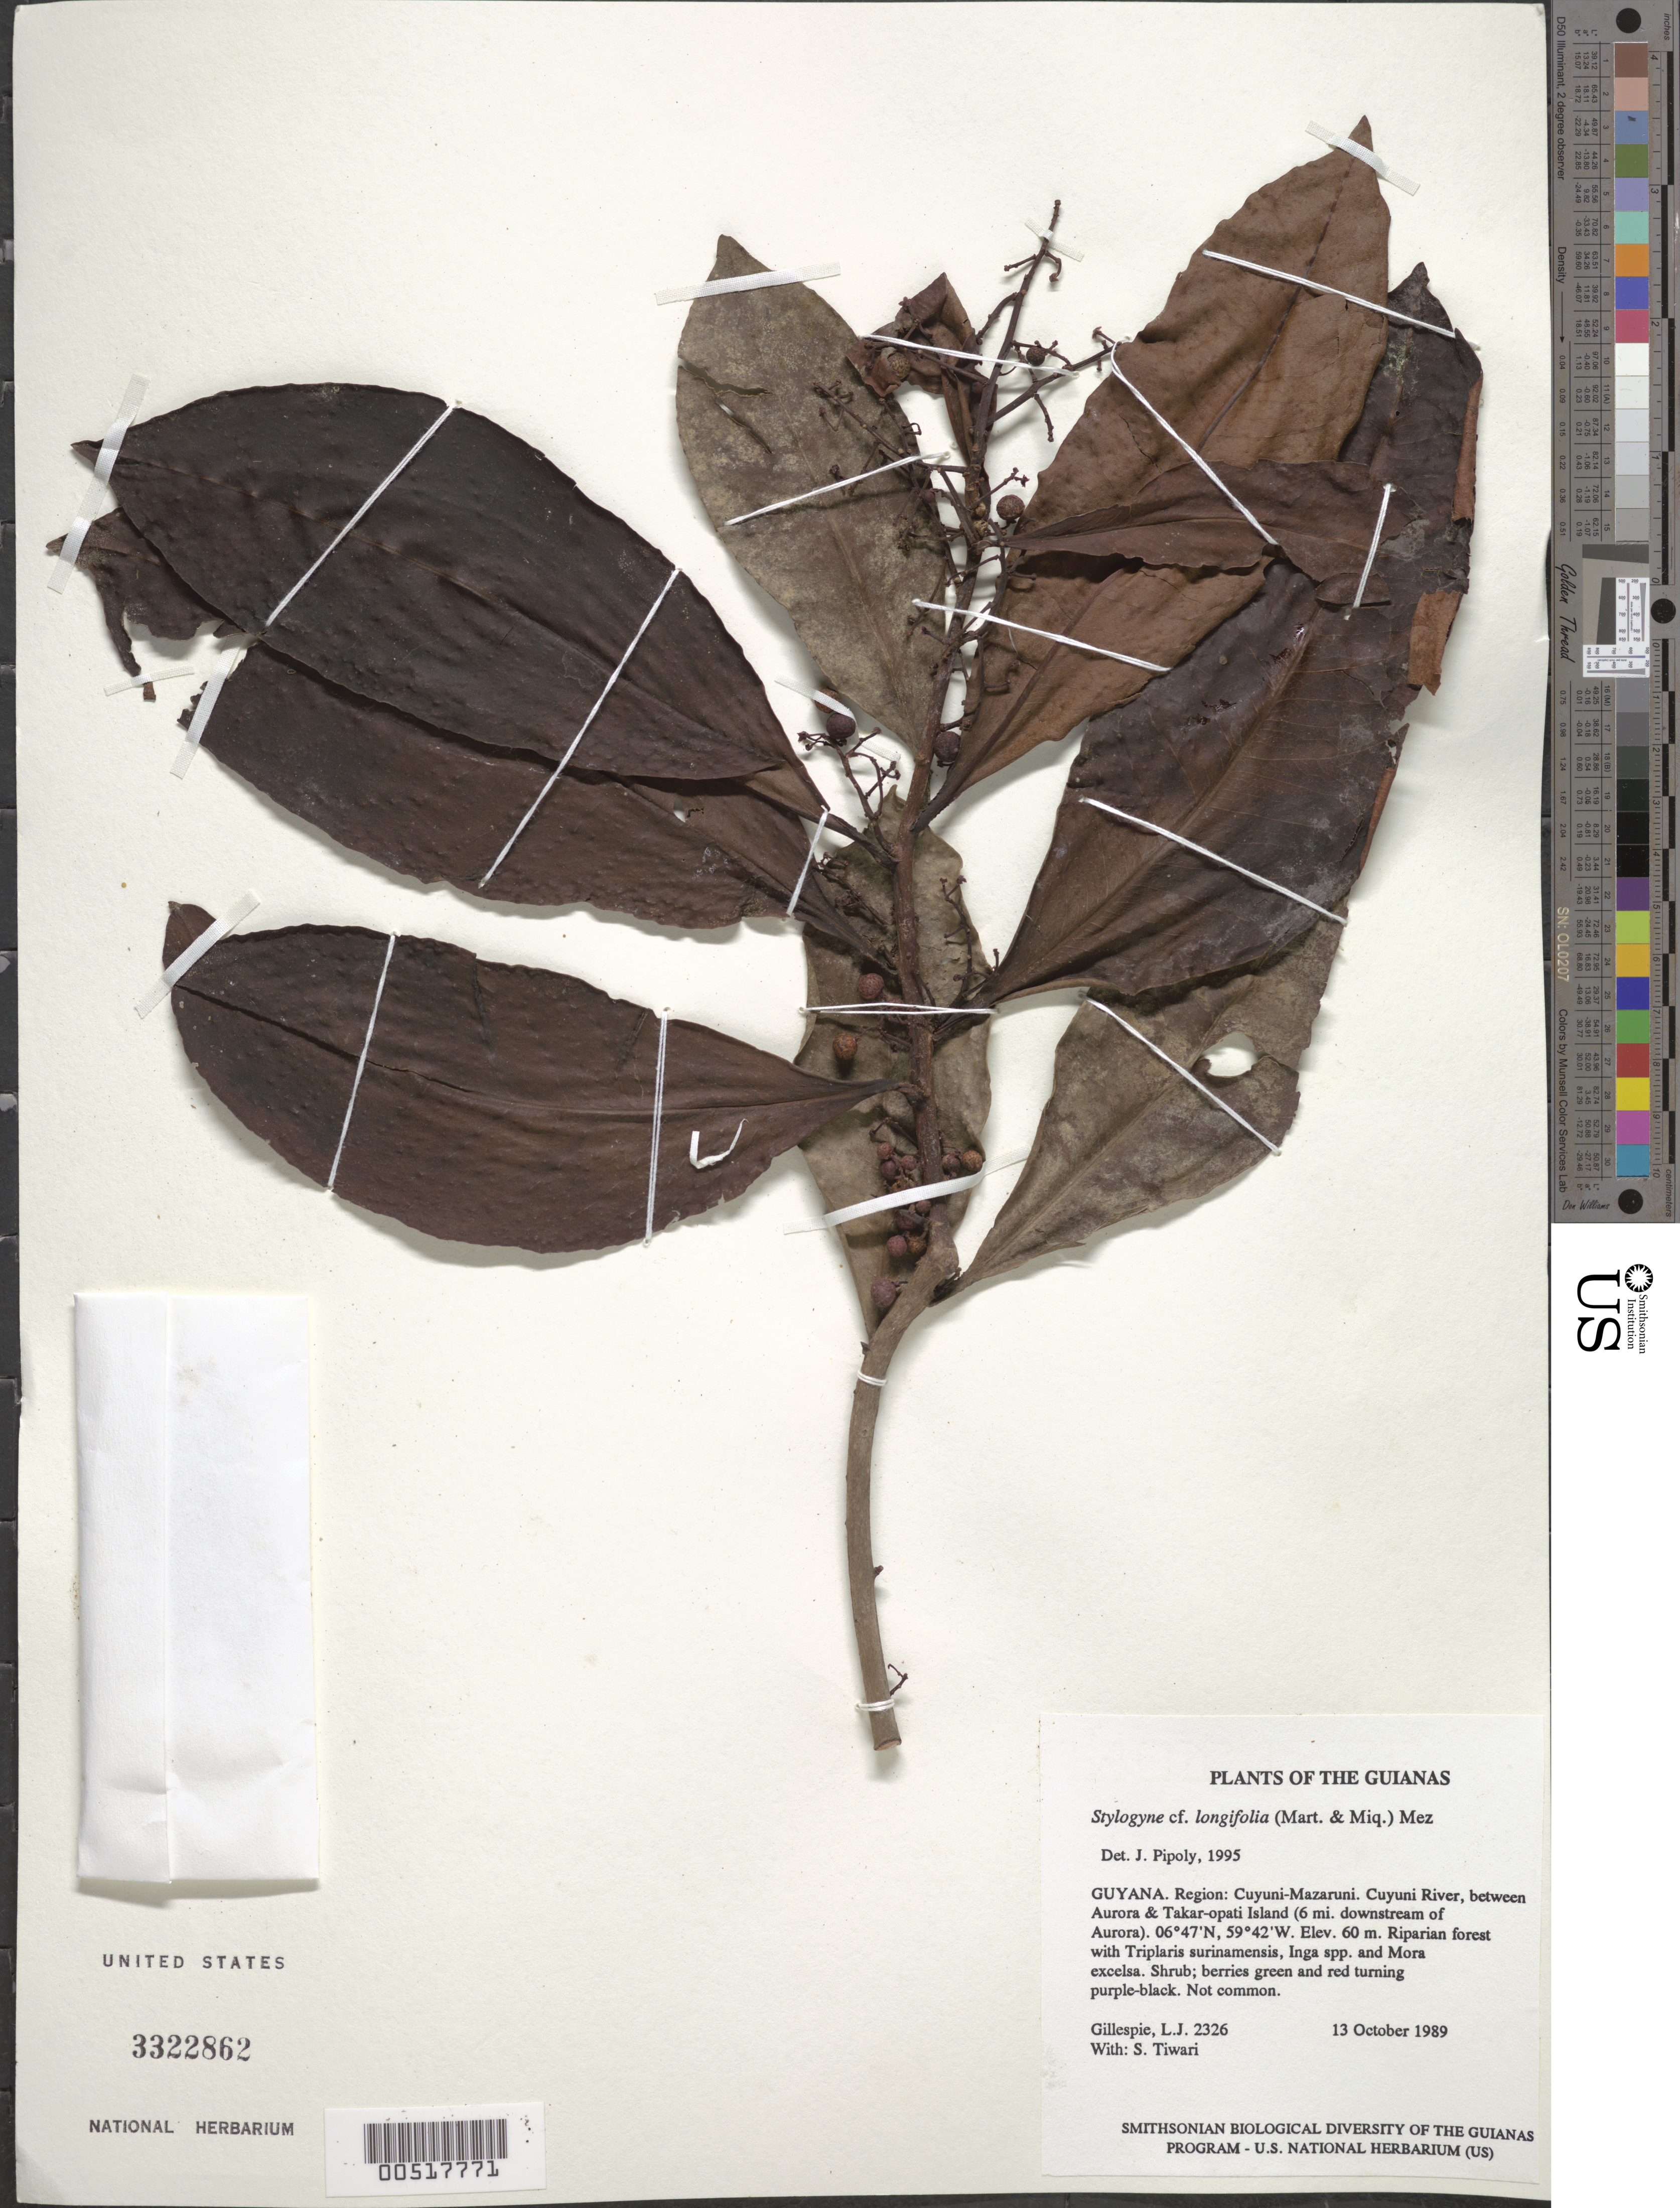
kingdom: Plantae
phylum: Tracheophyta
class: Magnoliopsida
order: Ericales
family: Primulaceae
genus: Stylogyne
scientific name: Stylogyne longifolia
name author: Mez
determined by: Pipoly, J. J., III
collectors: L. J. Gillespie & S. Tiwari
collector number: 2326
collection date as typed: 13 October 1989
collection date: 1989-10-13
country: Guyana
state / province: Cuyuni-Mazaruni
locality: Cuyuni River, between Aurora & Takar-opati Island (6 mi. downstream of Aurora)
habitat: Riparian forest with Triplaris surinamensis, Inga spp. and Mora excelsa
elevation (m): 60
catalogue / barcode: US 3322862